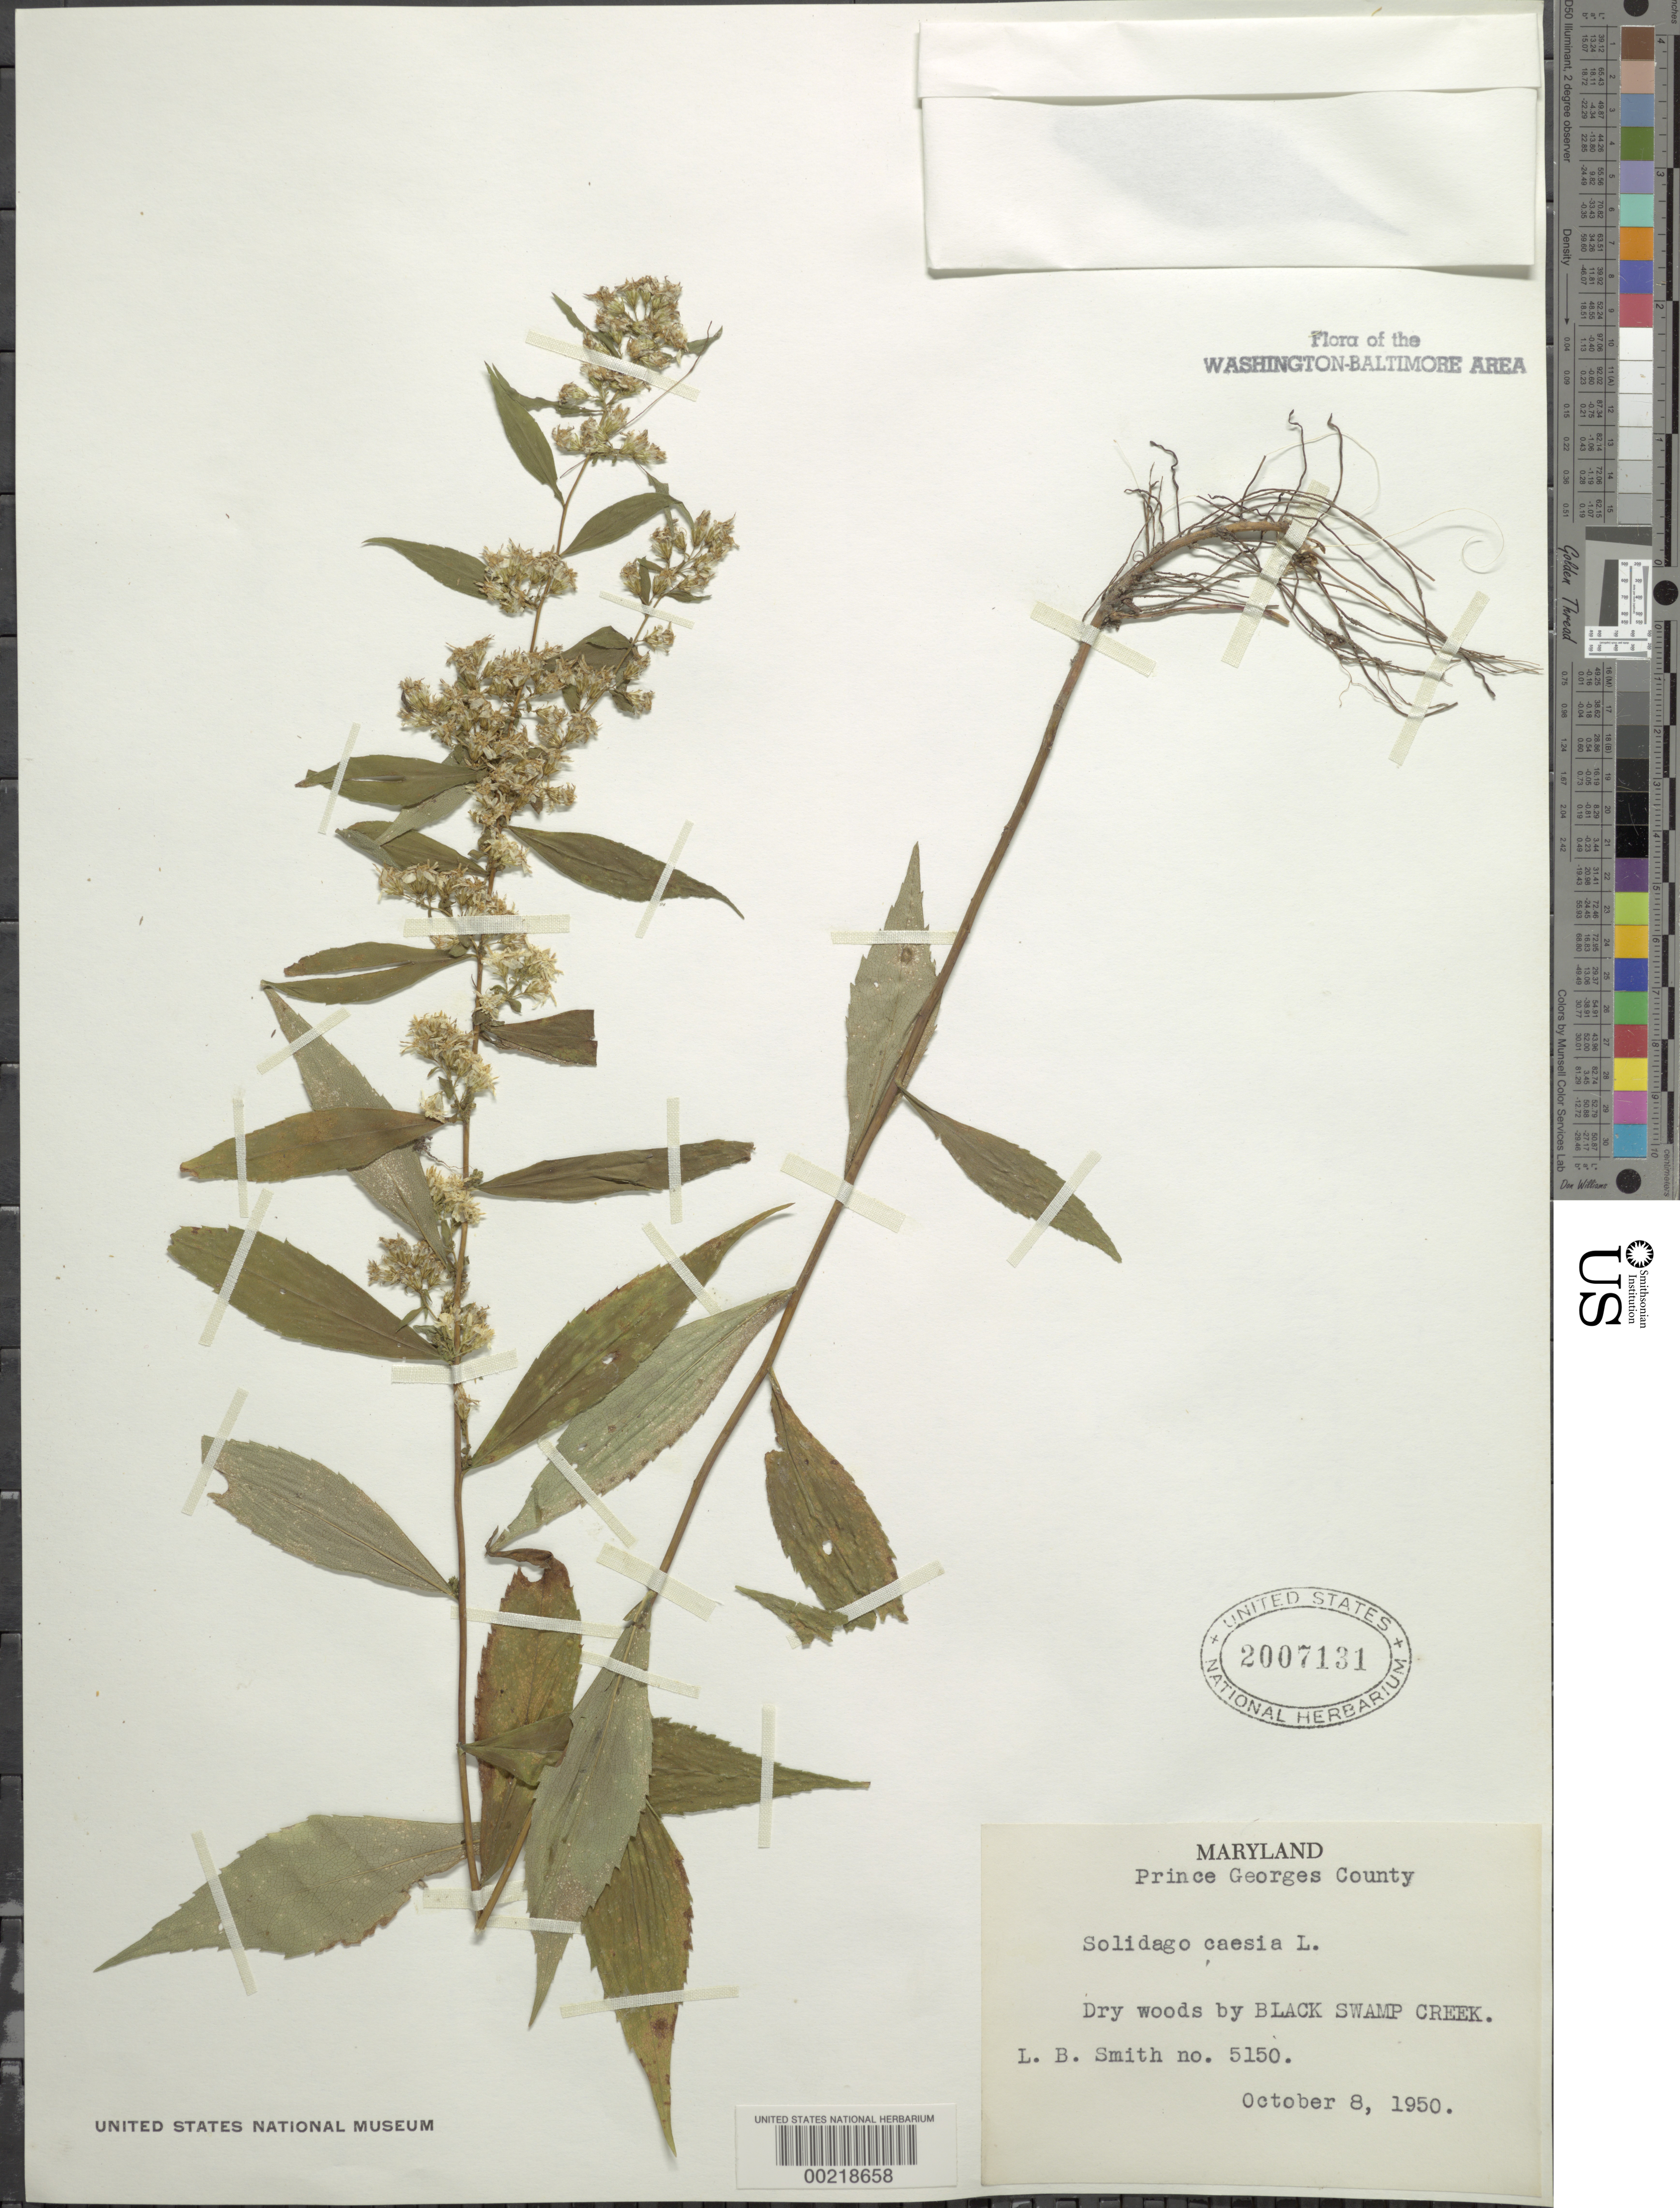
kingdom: Plantae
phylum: Tracheophyta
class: Magnoliopsida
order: Asterales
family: Asteraceae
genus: Solidago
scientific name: Solidago caesia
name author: L.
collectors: L. Smith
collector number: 5150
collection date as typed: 08 Oct 1950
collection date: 1950-10-08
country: United States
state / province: Maryland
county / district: Prince George's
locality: Black Swamp Creek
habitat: Dry woods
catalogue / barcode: US 2007131